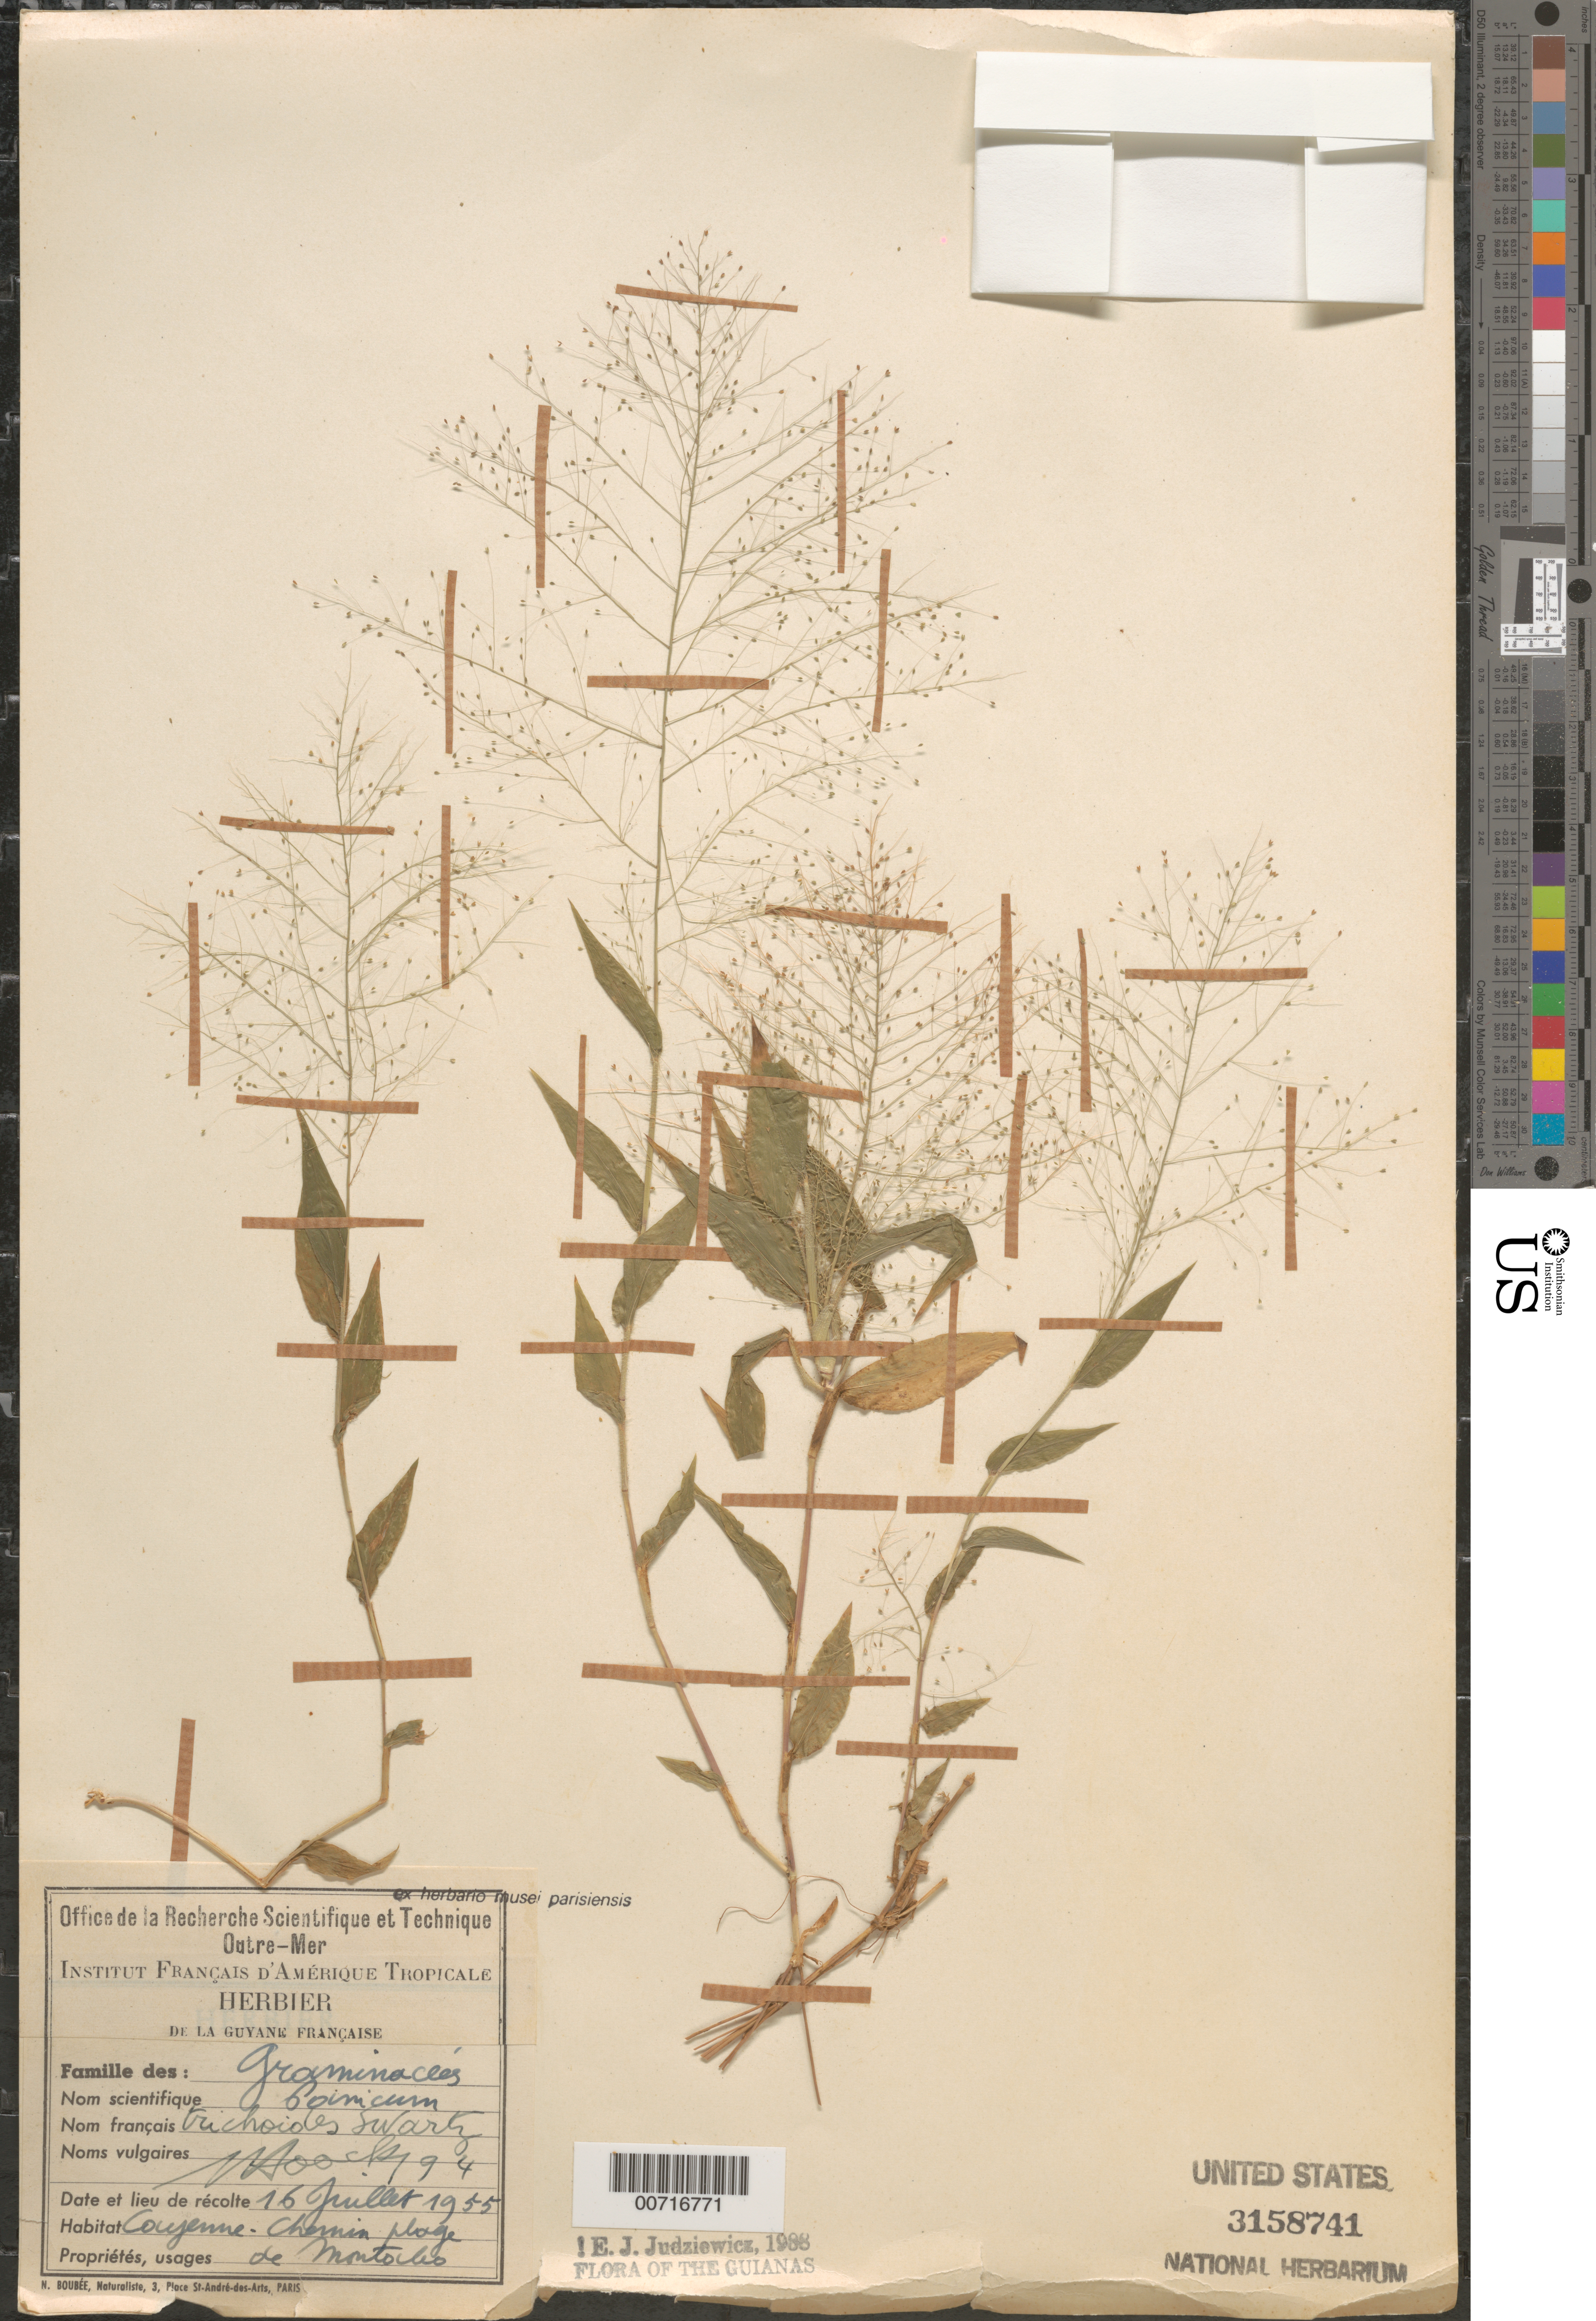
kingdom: Plantae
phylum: Tracheophyta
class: Liliopsida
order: Poales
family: Poaceae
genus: Panicum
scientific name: Panicum trichoides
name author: Sw.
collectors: J. Hoock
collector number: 94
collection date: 1955-07-16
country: French Guiana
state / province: Cayenne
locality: Guianas. Chemin plage de Montocleo [interpreted].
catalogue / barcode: US 3158741